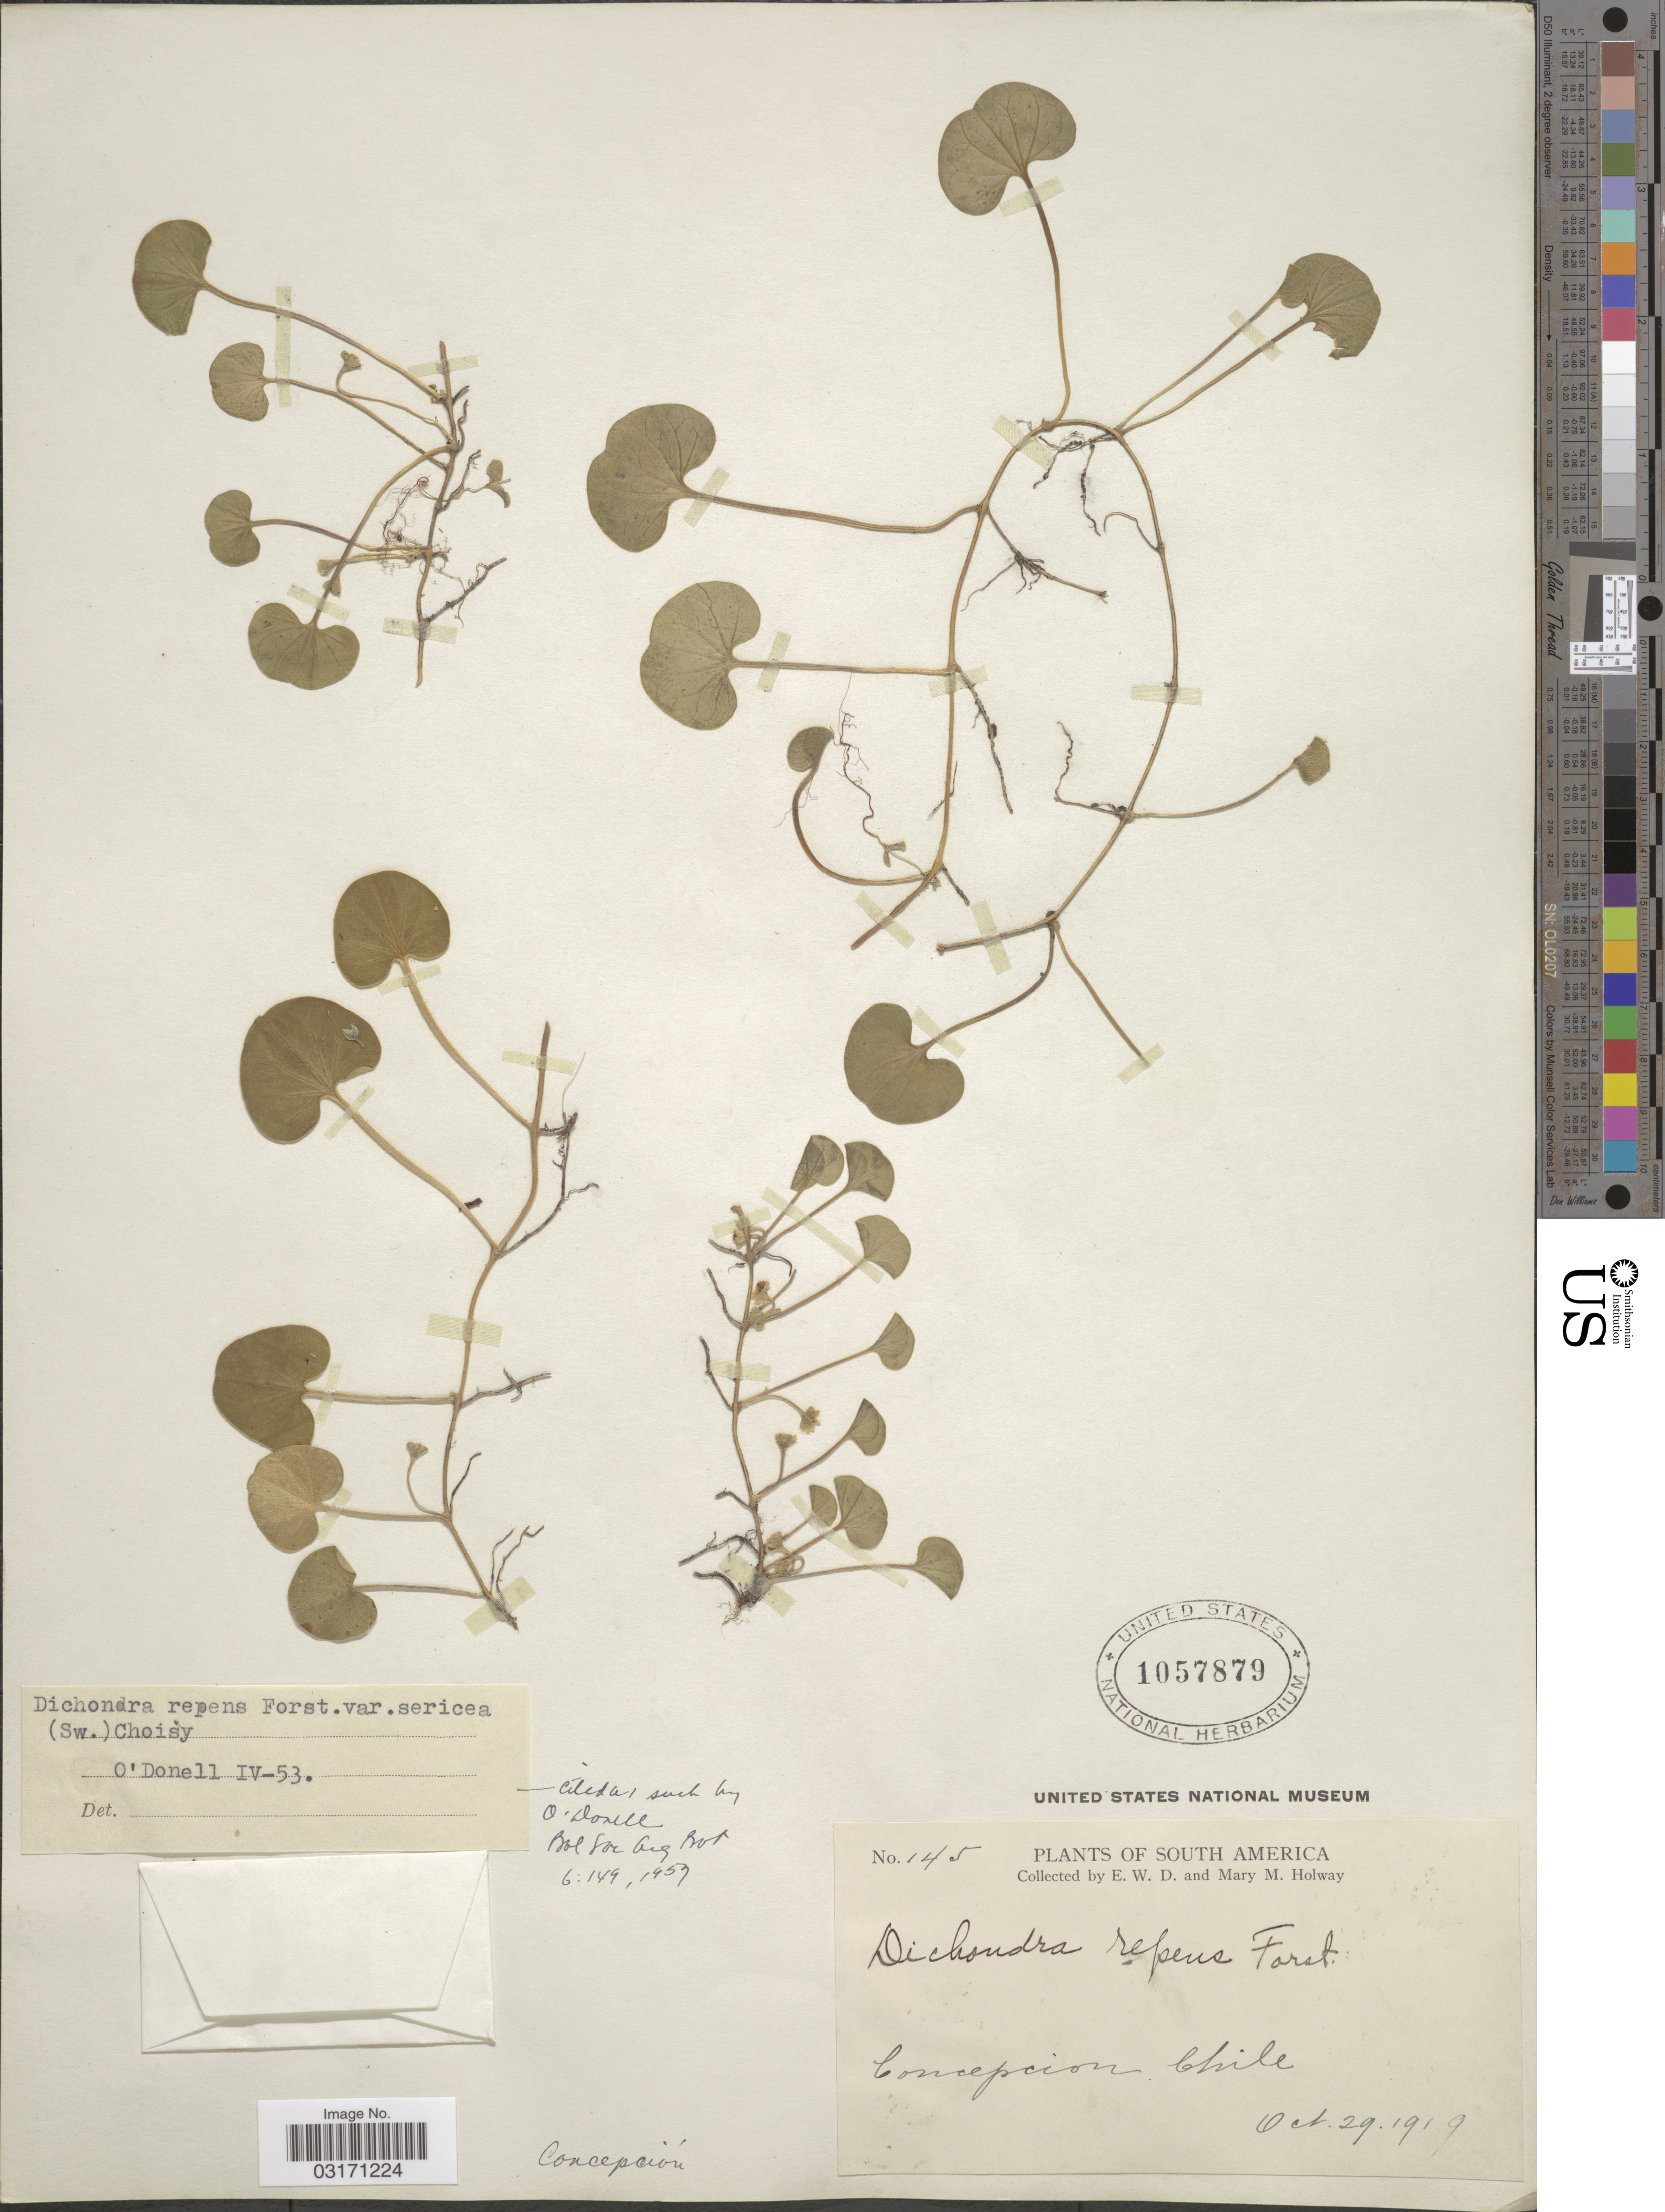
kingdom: Plantae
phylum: Tracheophyta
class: Magnoliopsida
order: Solanales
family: Convolvulaceae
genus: Dichondra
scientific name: Dichondra repens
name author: J.R. Forst. & G. Forst.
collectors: E. W. D. Holway & M. M. Holway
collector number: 145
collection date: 1919-10-29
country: Chile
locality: Concepcion.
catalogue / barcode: US 1057879